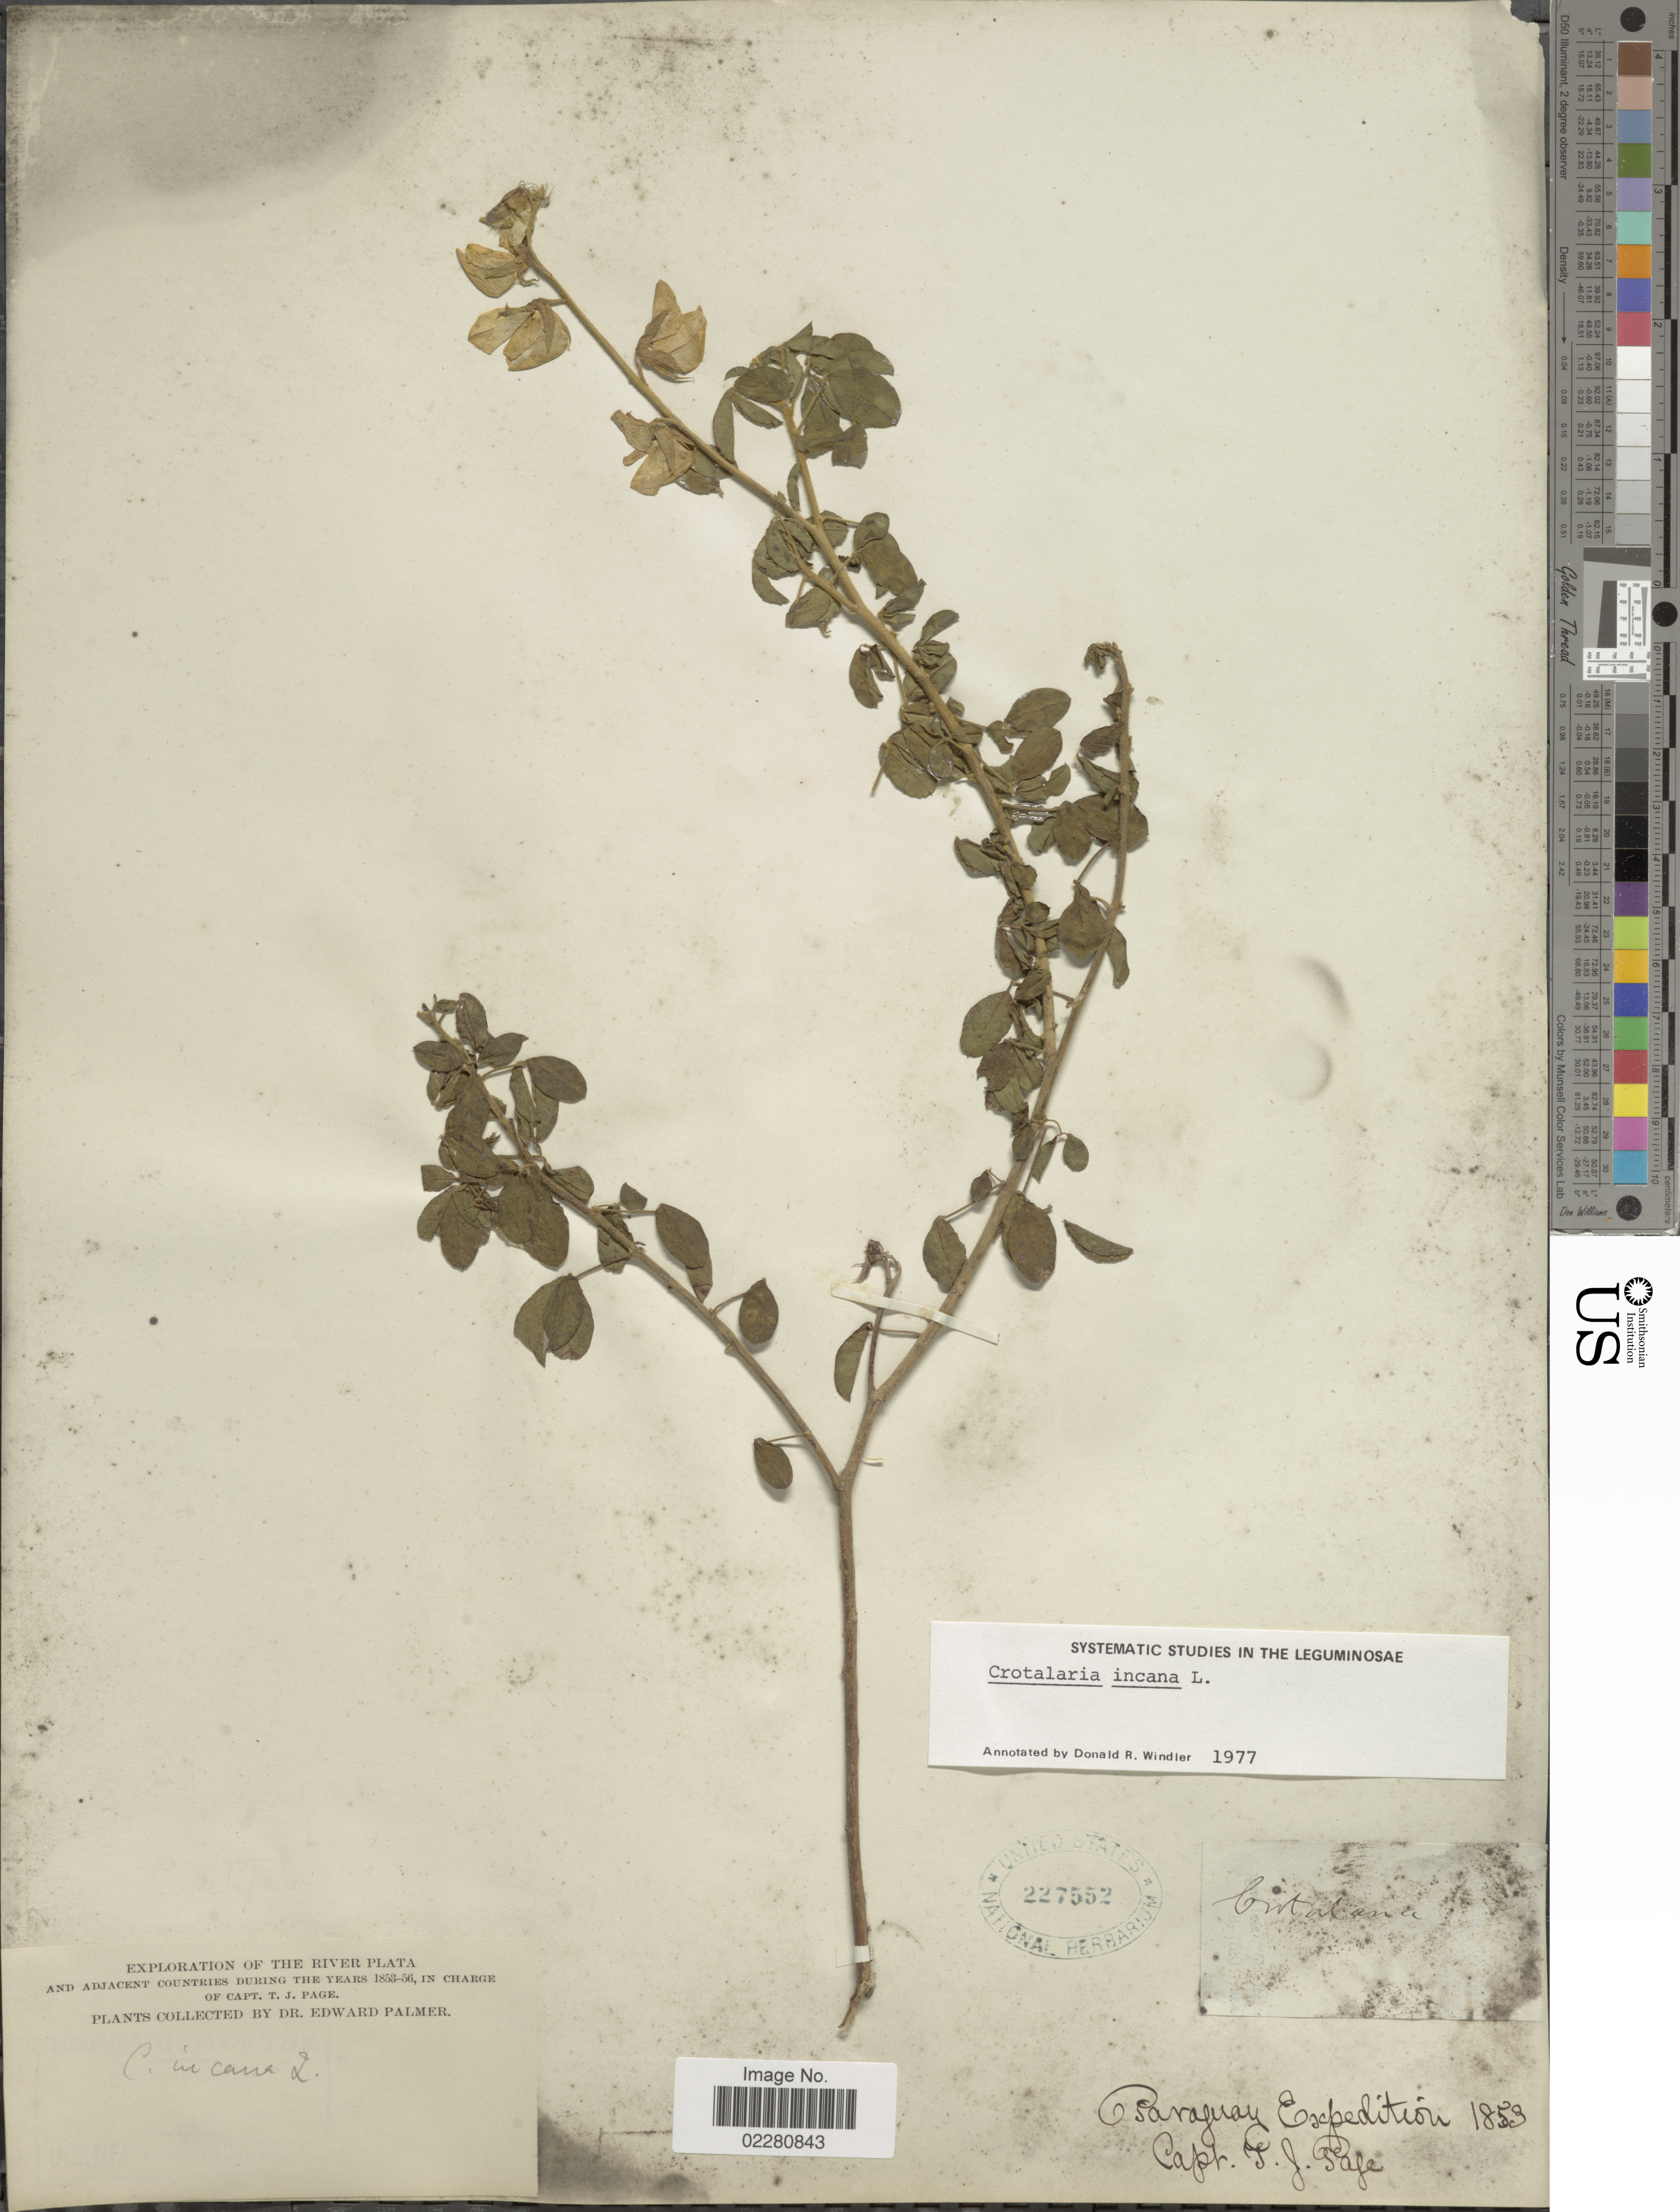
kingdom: Plantae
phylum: Tracheophyta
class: Magnoliopsida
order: Fabales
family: Fabaceae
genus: Crotalaria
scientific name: Crotalaria incana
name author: L.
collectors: T. J. Page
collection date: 1853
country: Paraguay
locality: River Plata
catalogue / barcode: US 227552